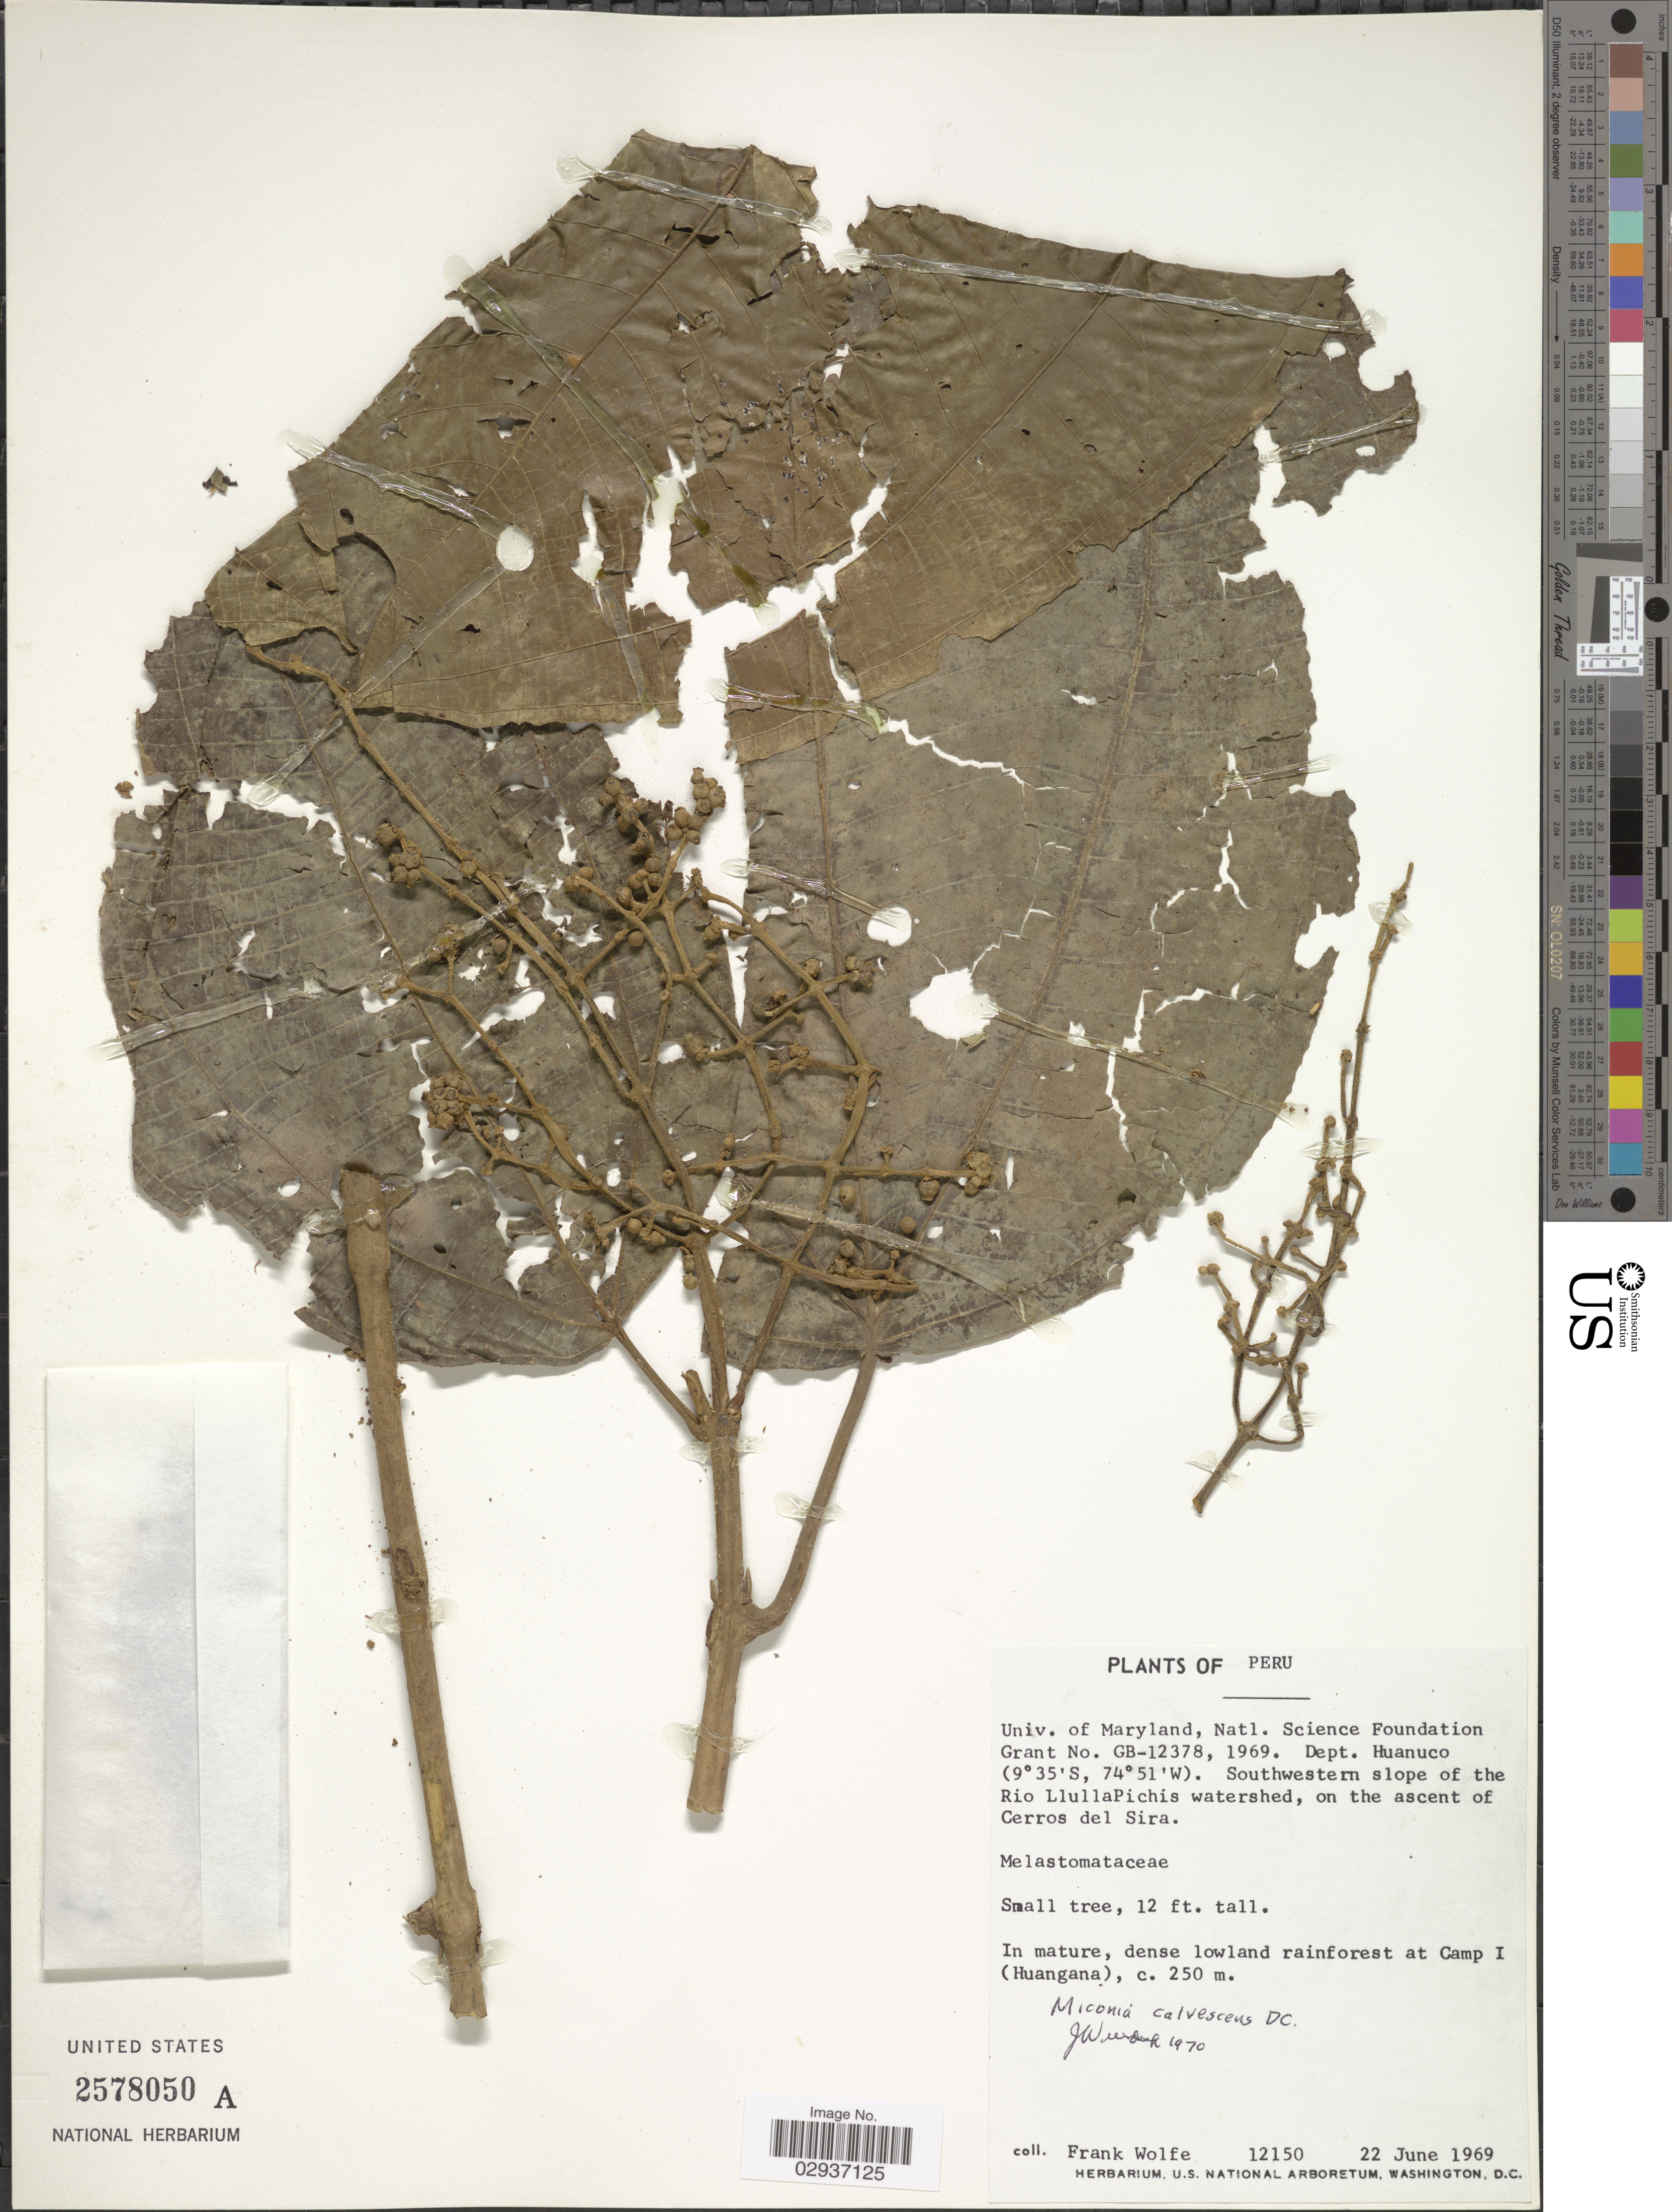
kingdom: Plantae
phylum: Tracheophyta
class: Magnoliopsida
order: Myrtales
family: Melastomataceae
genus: Miconia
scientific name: Miconia calvescens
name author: DC.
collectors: F. Wolfe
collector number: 12150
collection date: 1969-06-22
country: Peru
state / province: Huánuco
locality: Dept. Huanuco. Southwestern slope of the Rio LlullaPichis watershed, on the ascent of Cerros del Sira. In mature, dense lowland rainforest at Camp I (Huangana).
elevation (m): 250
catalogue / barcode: US 2578050A